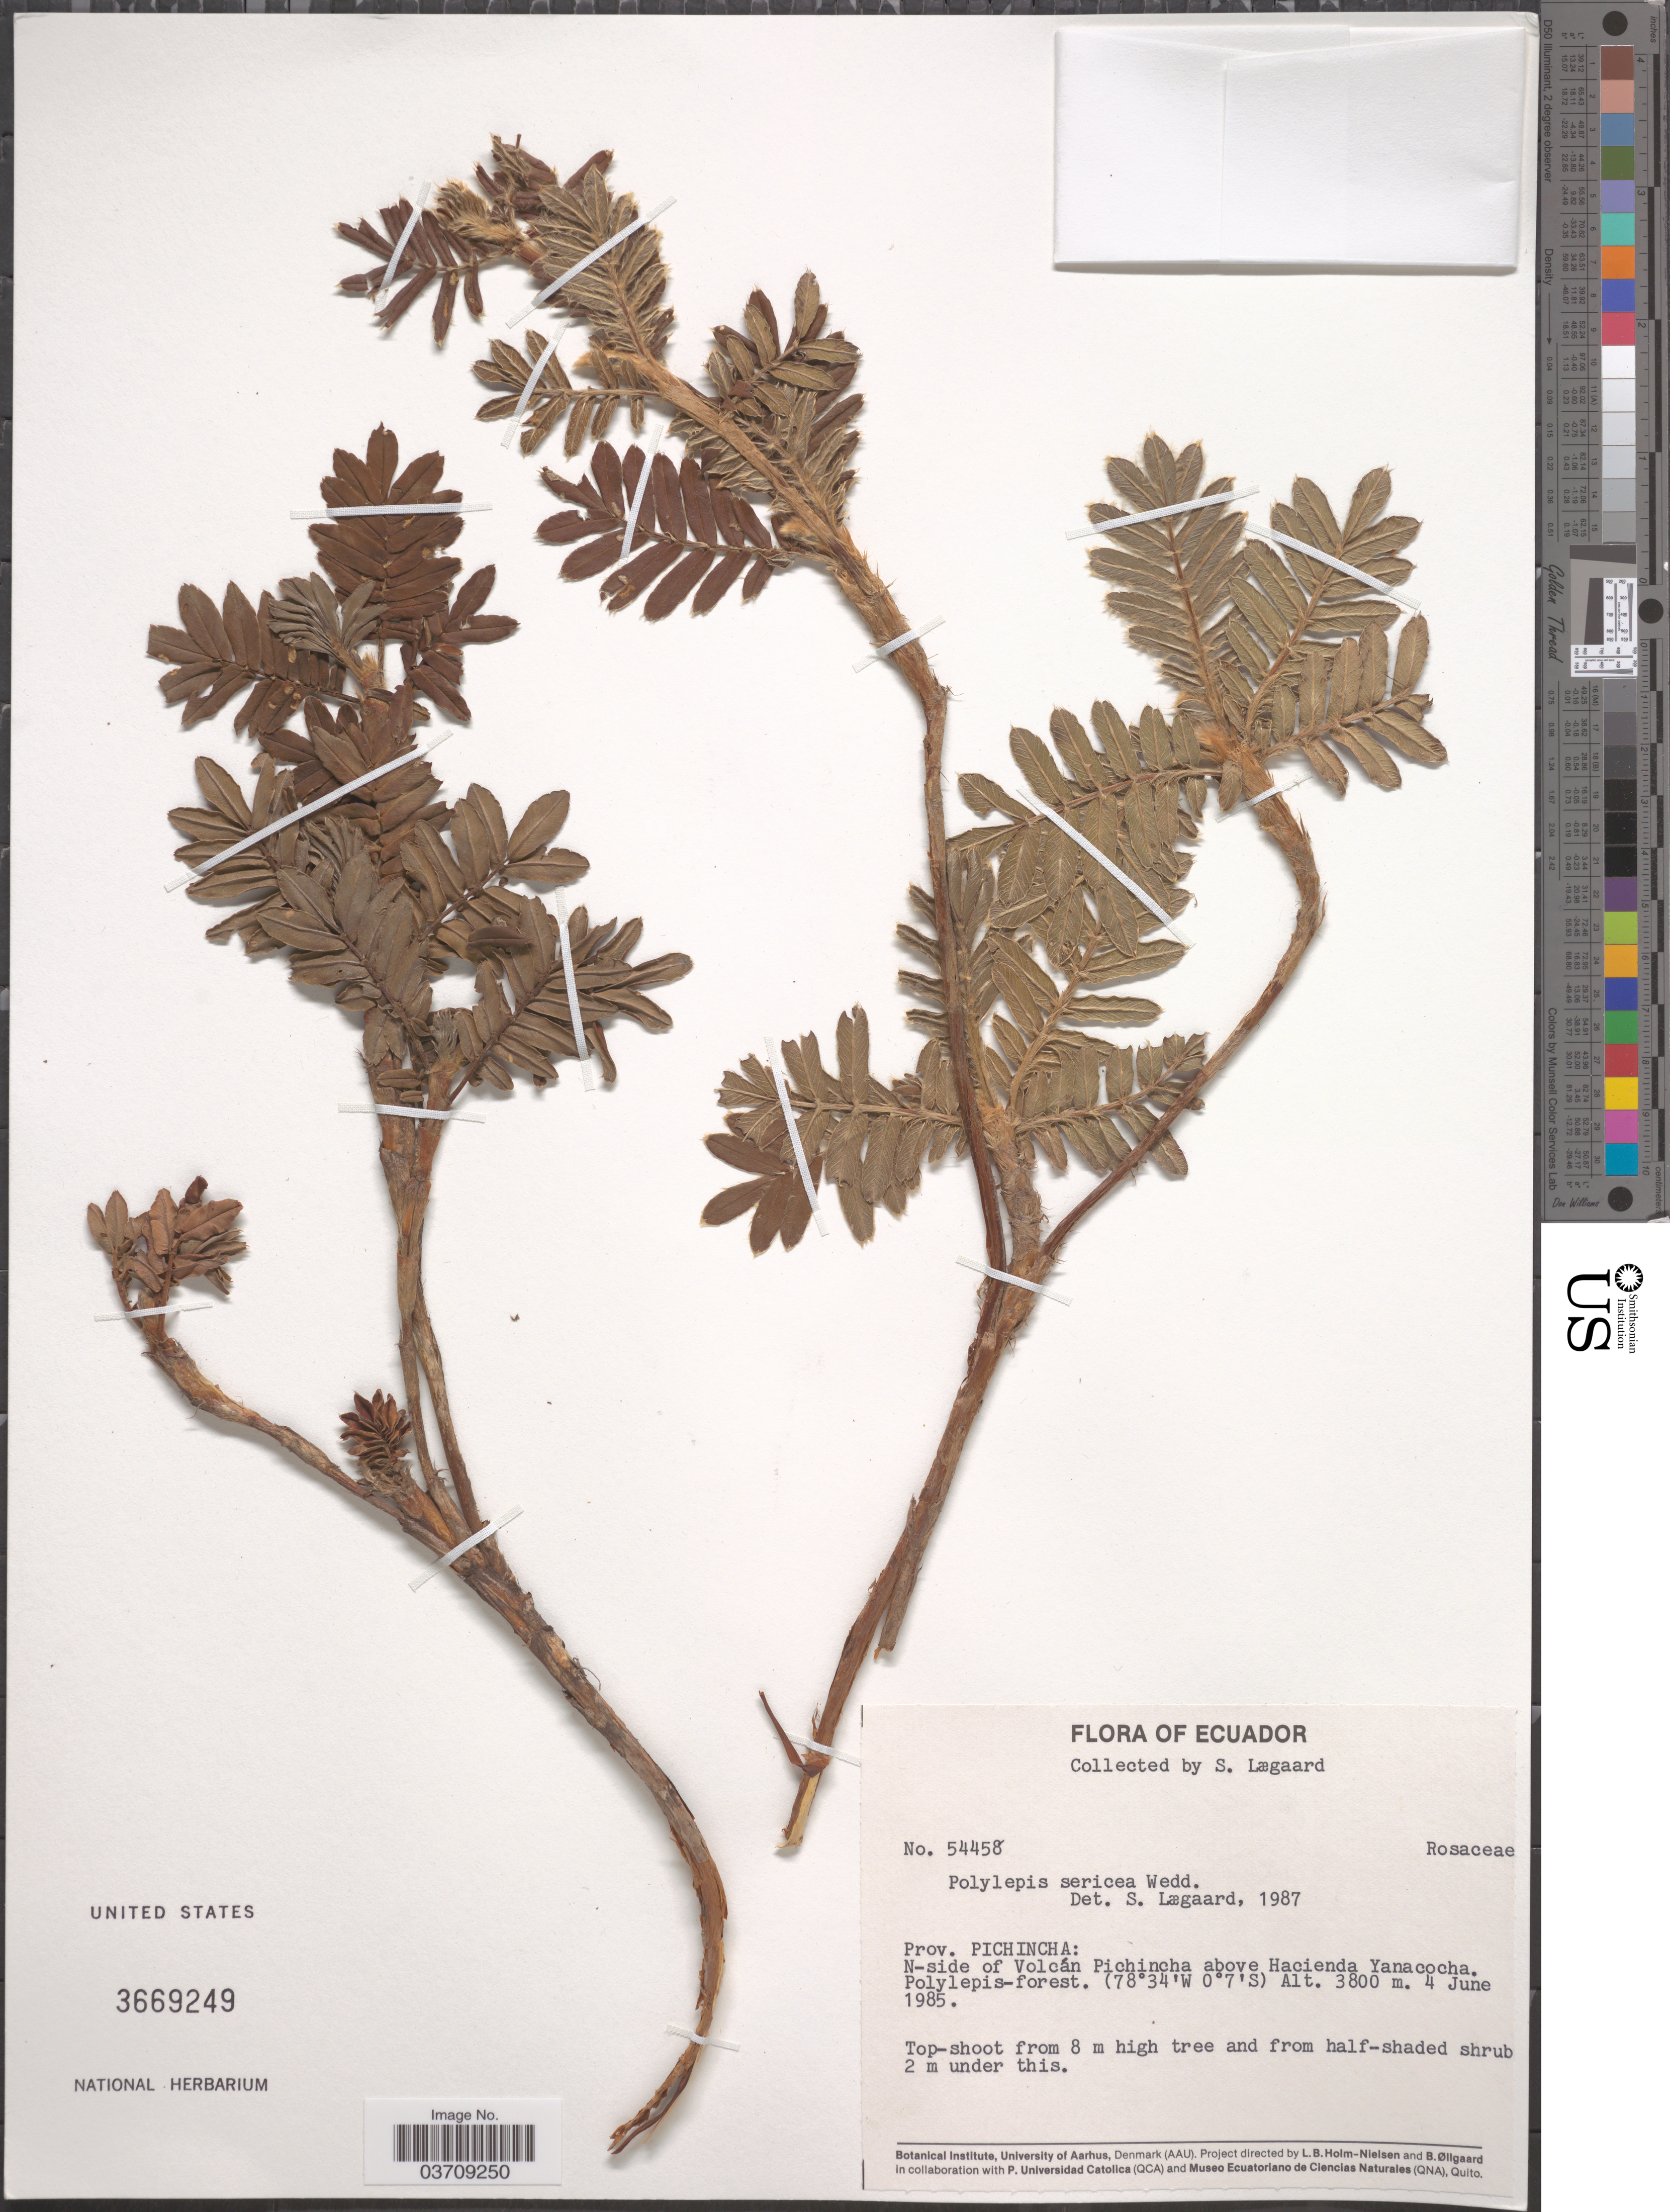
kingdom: Plantae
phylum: Tracheophyta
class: Magnoliopsida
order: Rosales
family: Rosaceae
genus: Polylepis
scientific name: Polylepis sericea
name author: Wedd.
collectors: S. Lægaard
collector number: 54458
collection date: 1985-06-04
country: Ecuador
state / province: Pichincha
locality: N-side of Volcán Pichincha above Hacienda Yanacocha.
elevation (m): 3800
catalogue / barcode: US 3669249